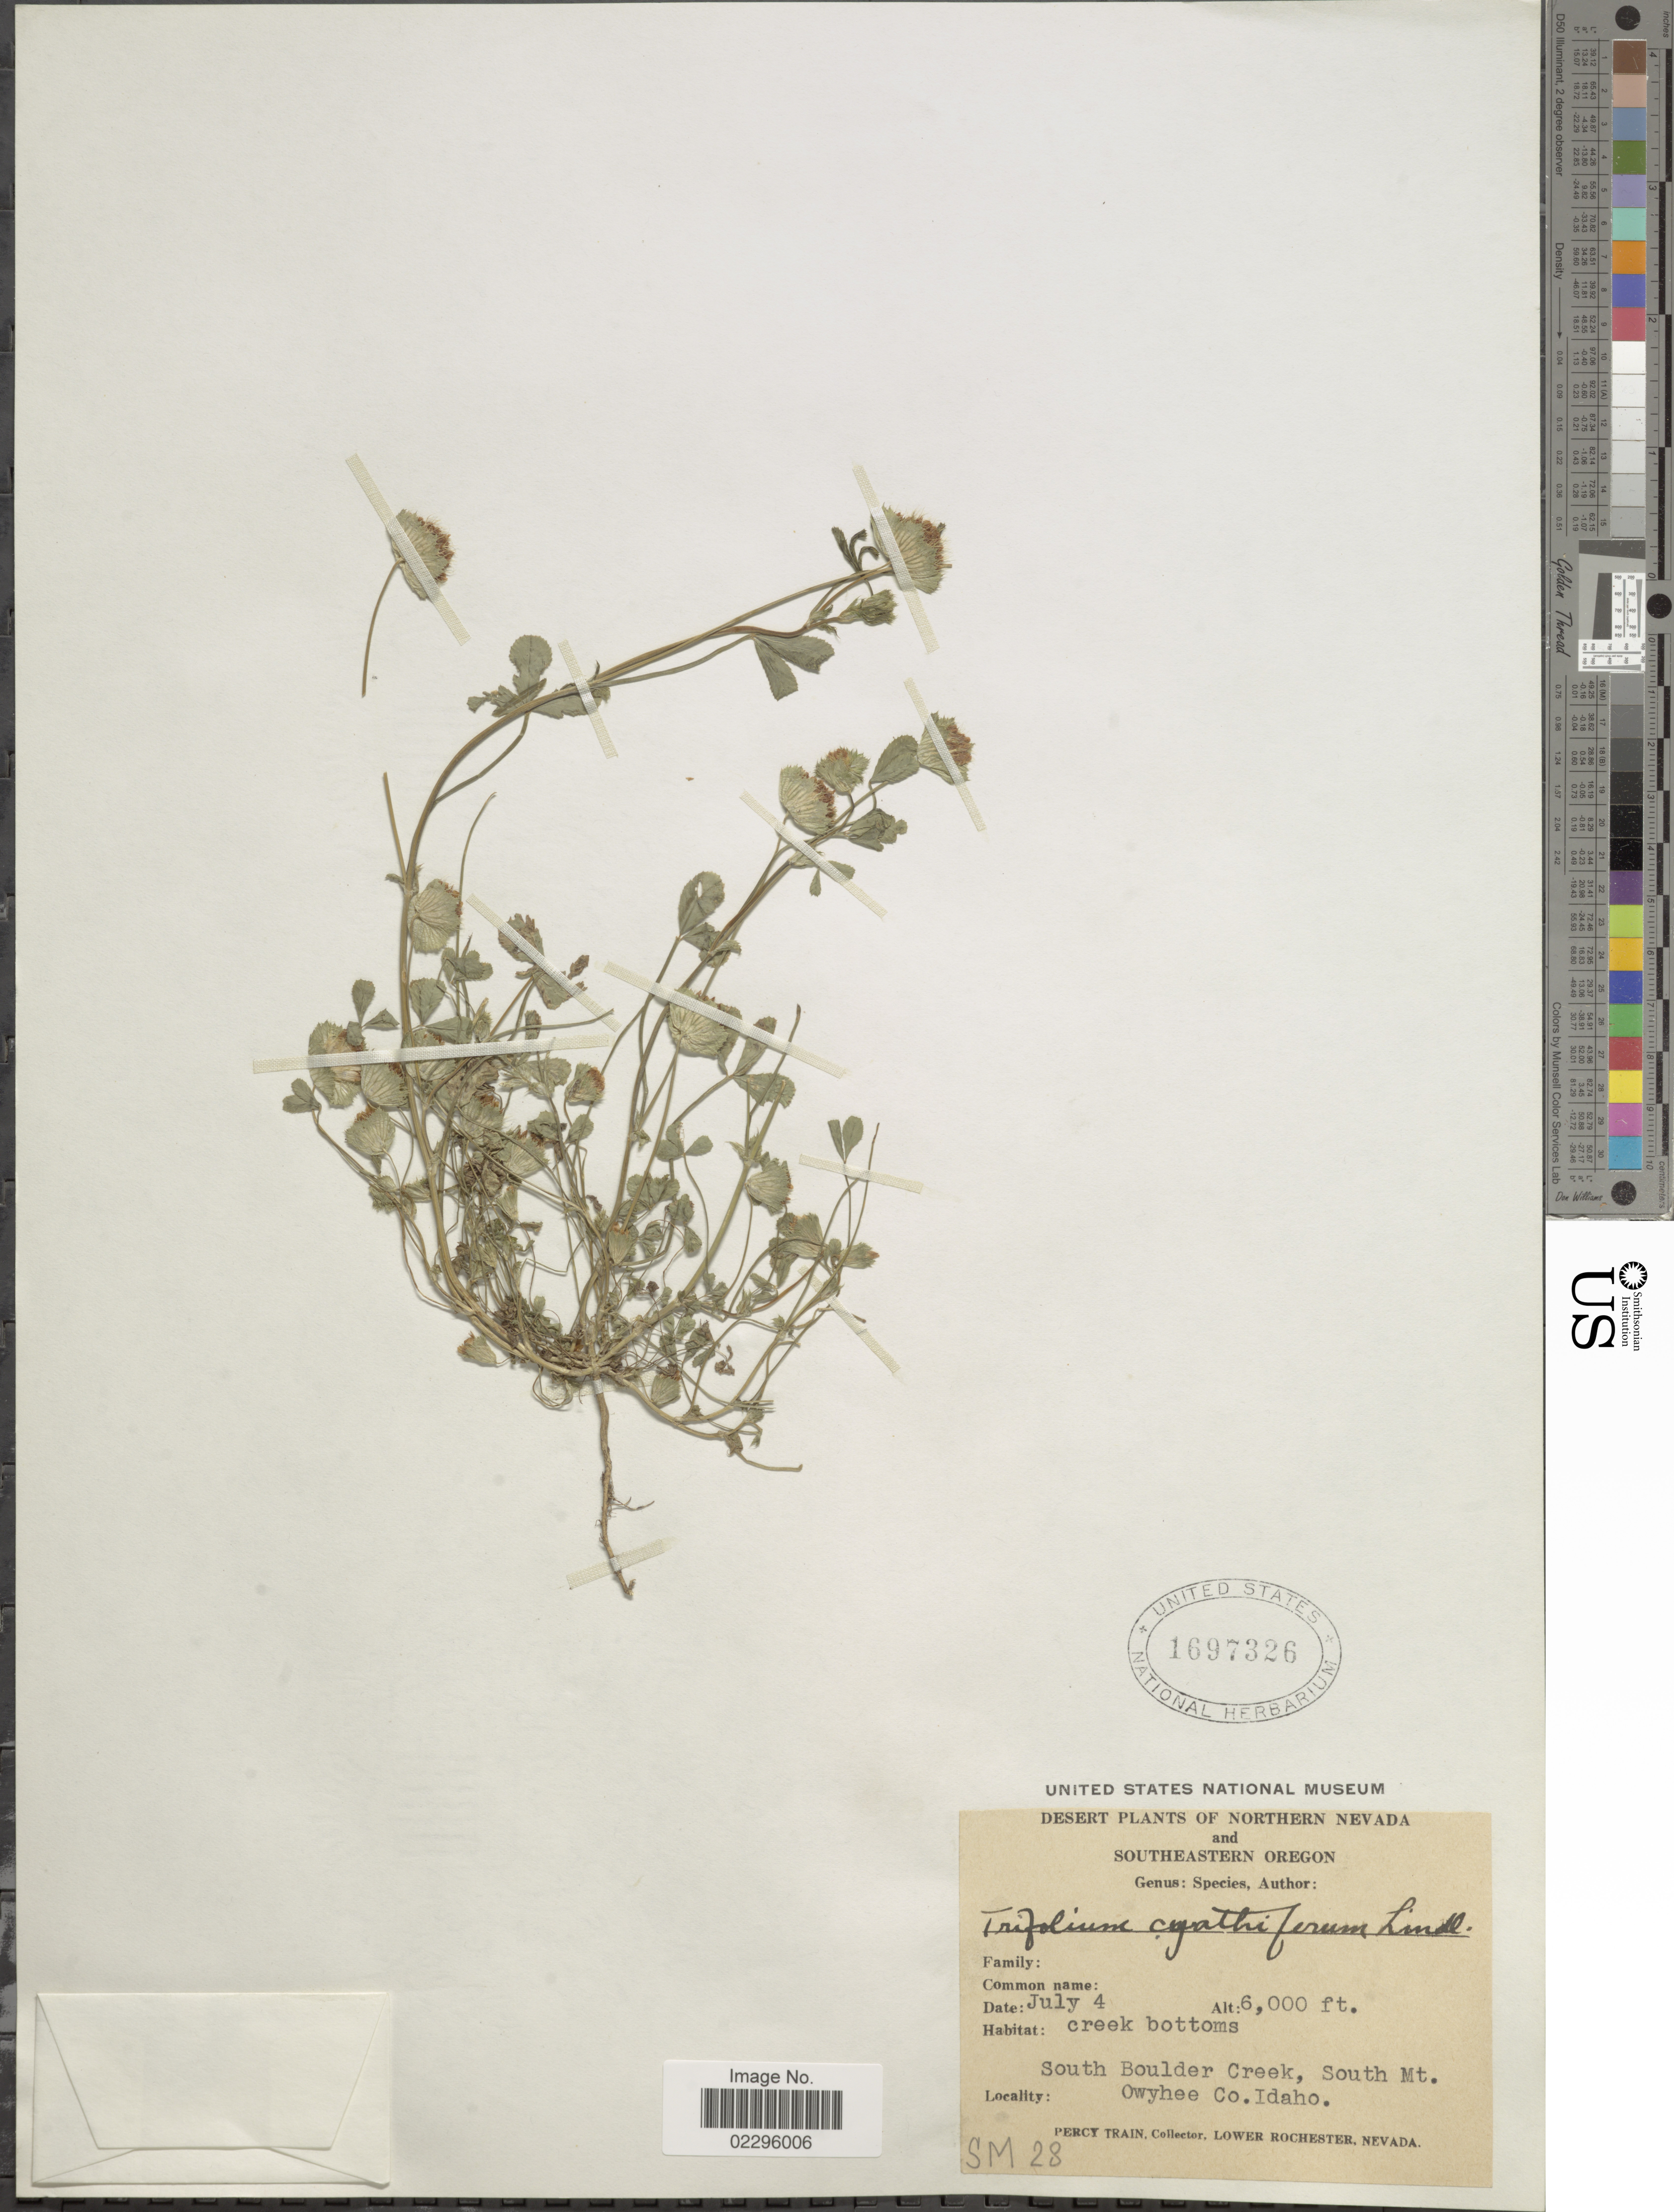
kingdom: Plantae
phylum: Tracheophyta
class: Magnoliopsida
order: Fabales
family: Fabaceae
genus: Trifolium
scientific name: Trifolium cyathiferum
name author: Lindl.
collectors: G. R. Vasey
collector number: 106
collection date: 1880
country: United States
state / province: California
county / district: San Diego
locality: San Diego